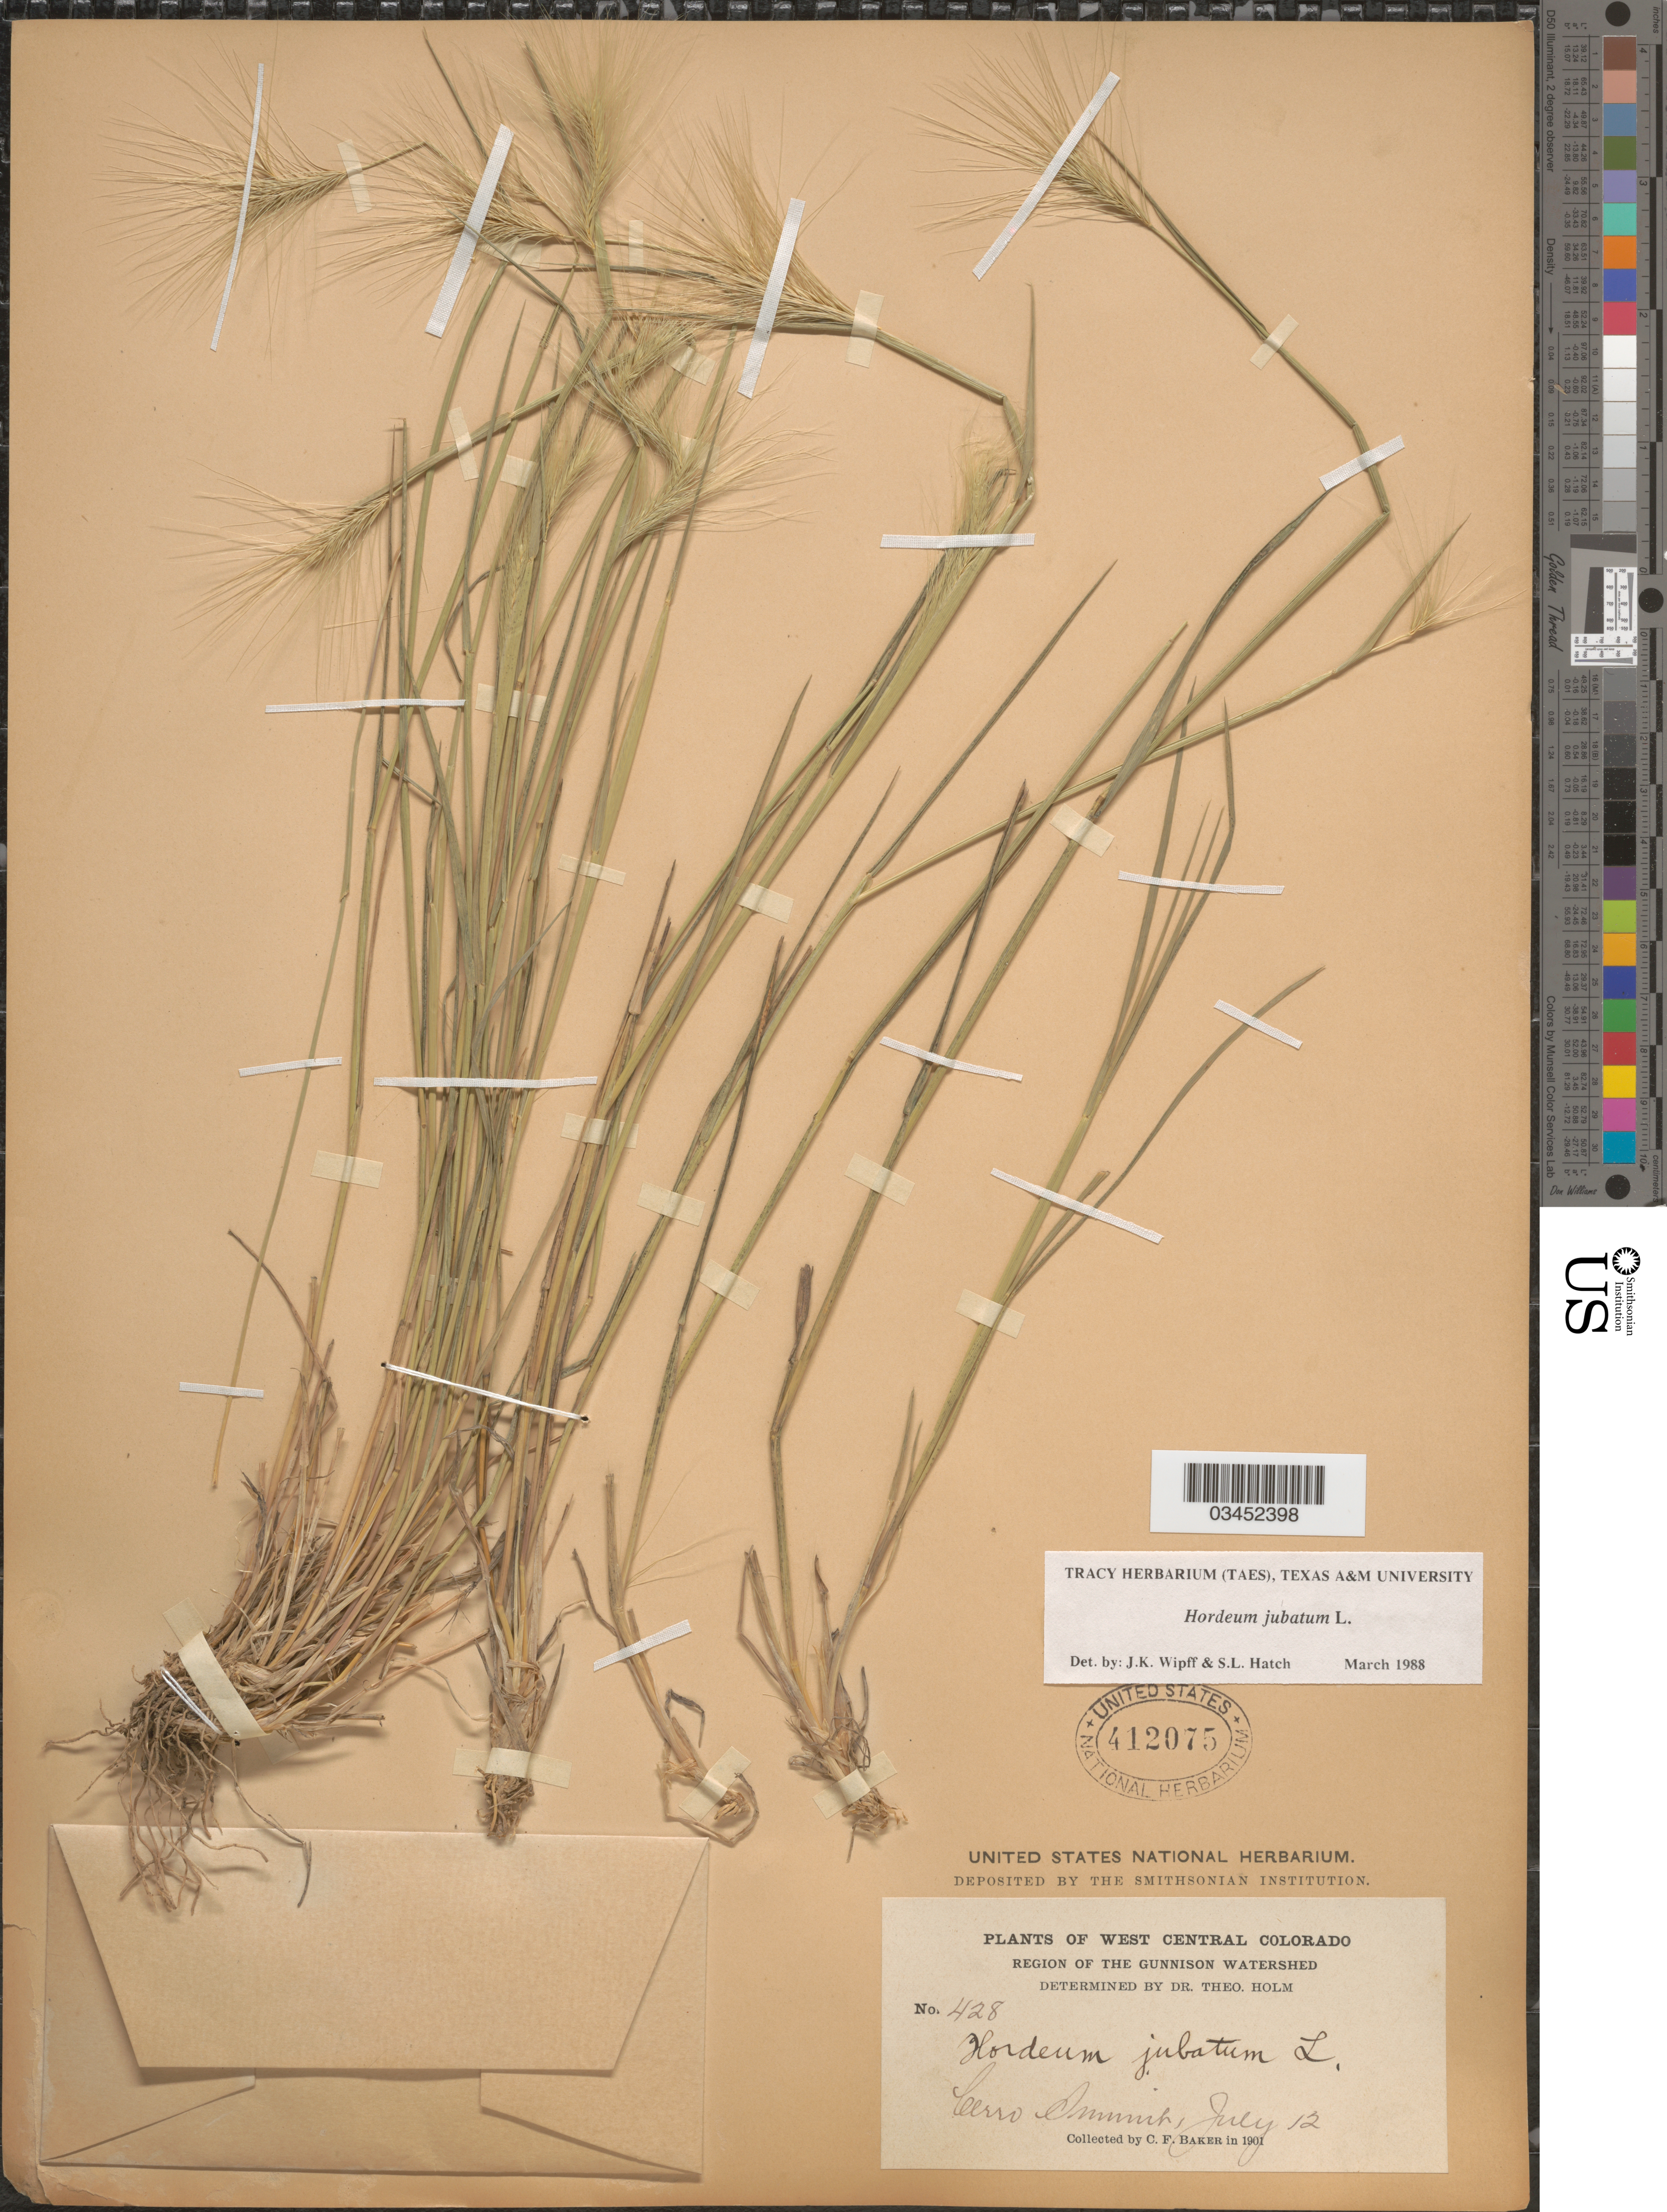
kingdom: Plantae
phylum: Tracheophyta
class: Liliopsida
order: Poales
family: Poaceae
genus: Hordeum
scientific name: Hordeum jubatum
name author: L.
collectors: C. F. Baker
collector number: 428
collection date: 1901-07-12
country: United States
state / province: Colorado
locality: West Central Colorado. Region of the Gunnison Watershed. Cerro Summit.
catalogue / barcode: US 412075